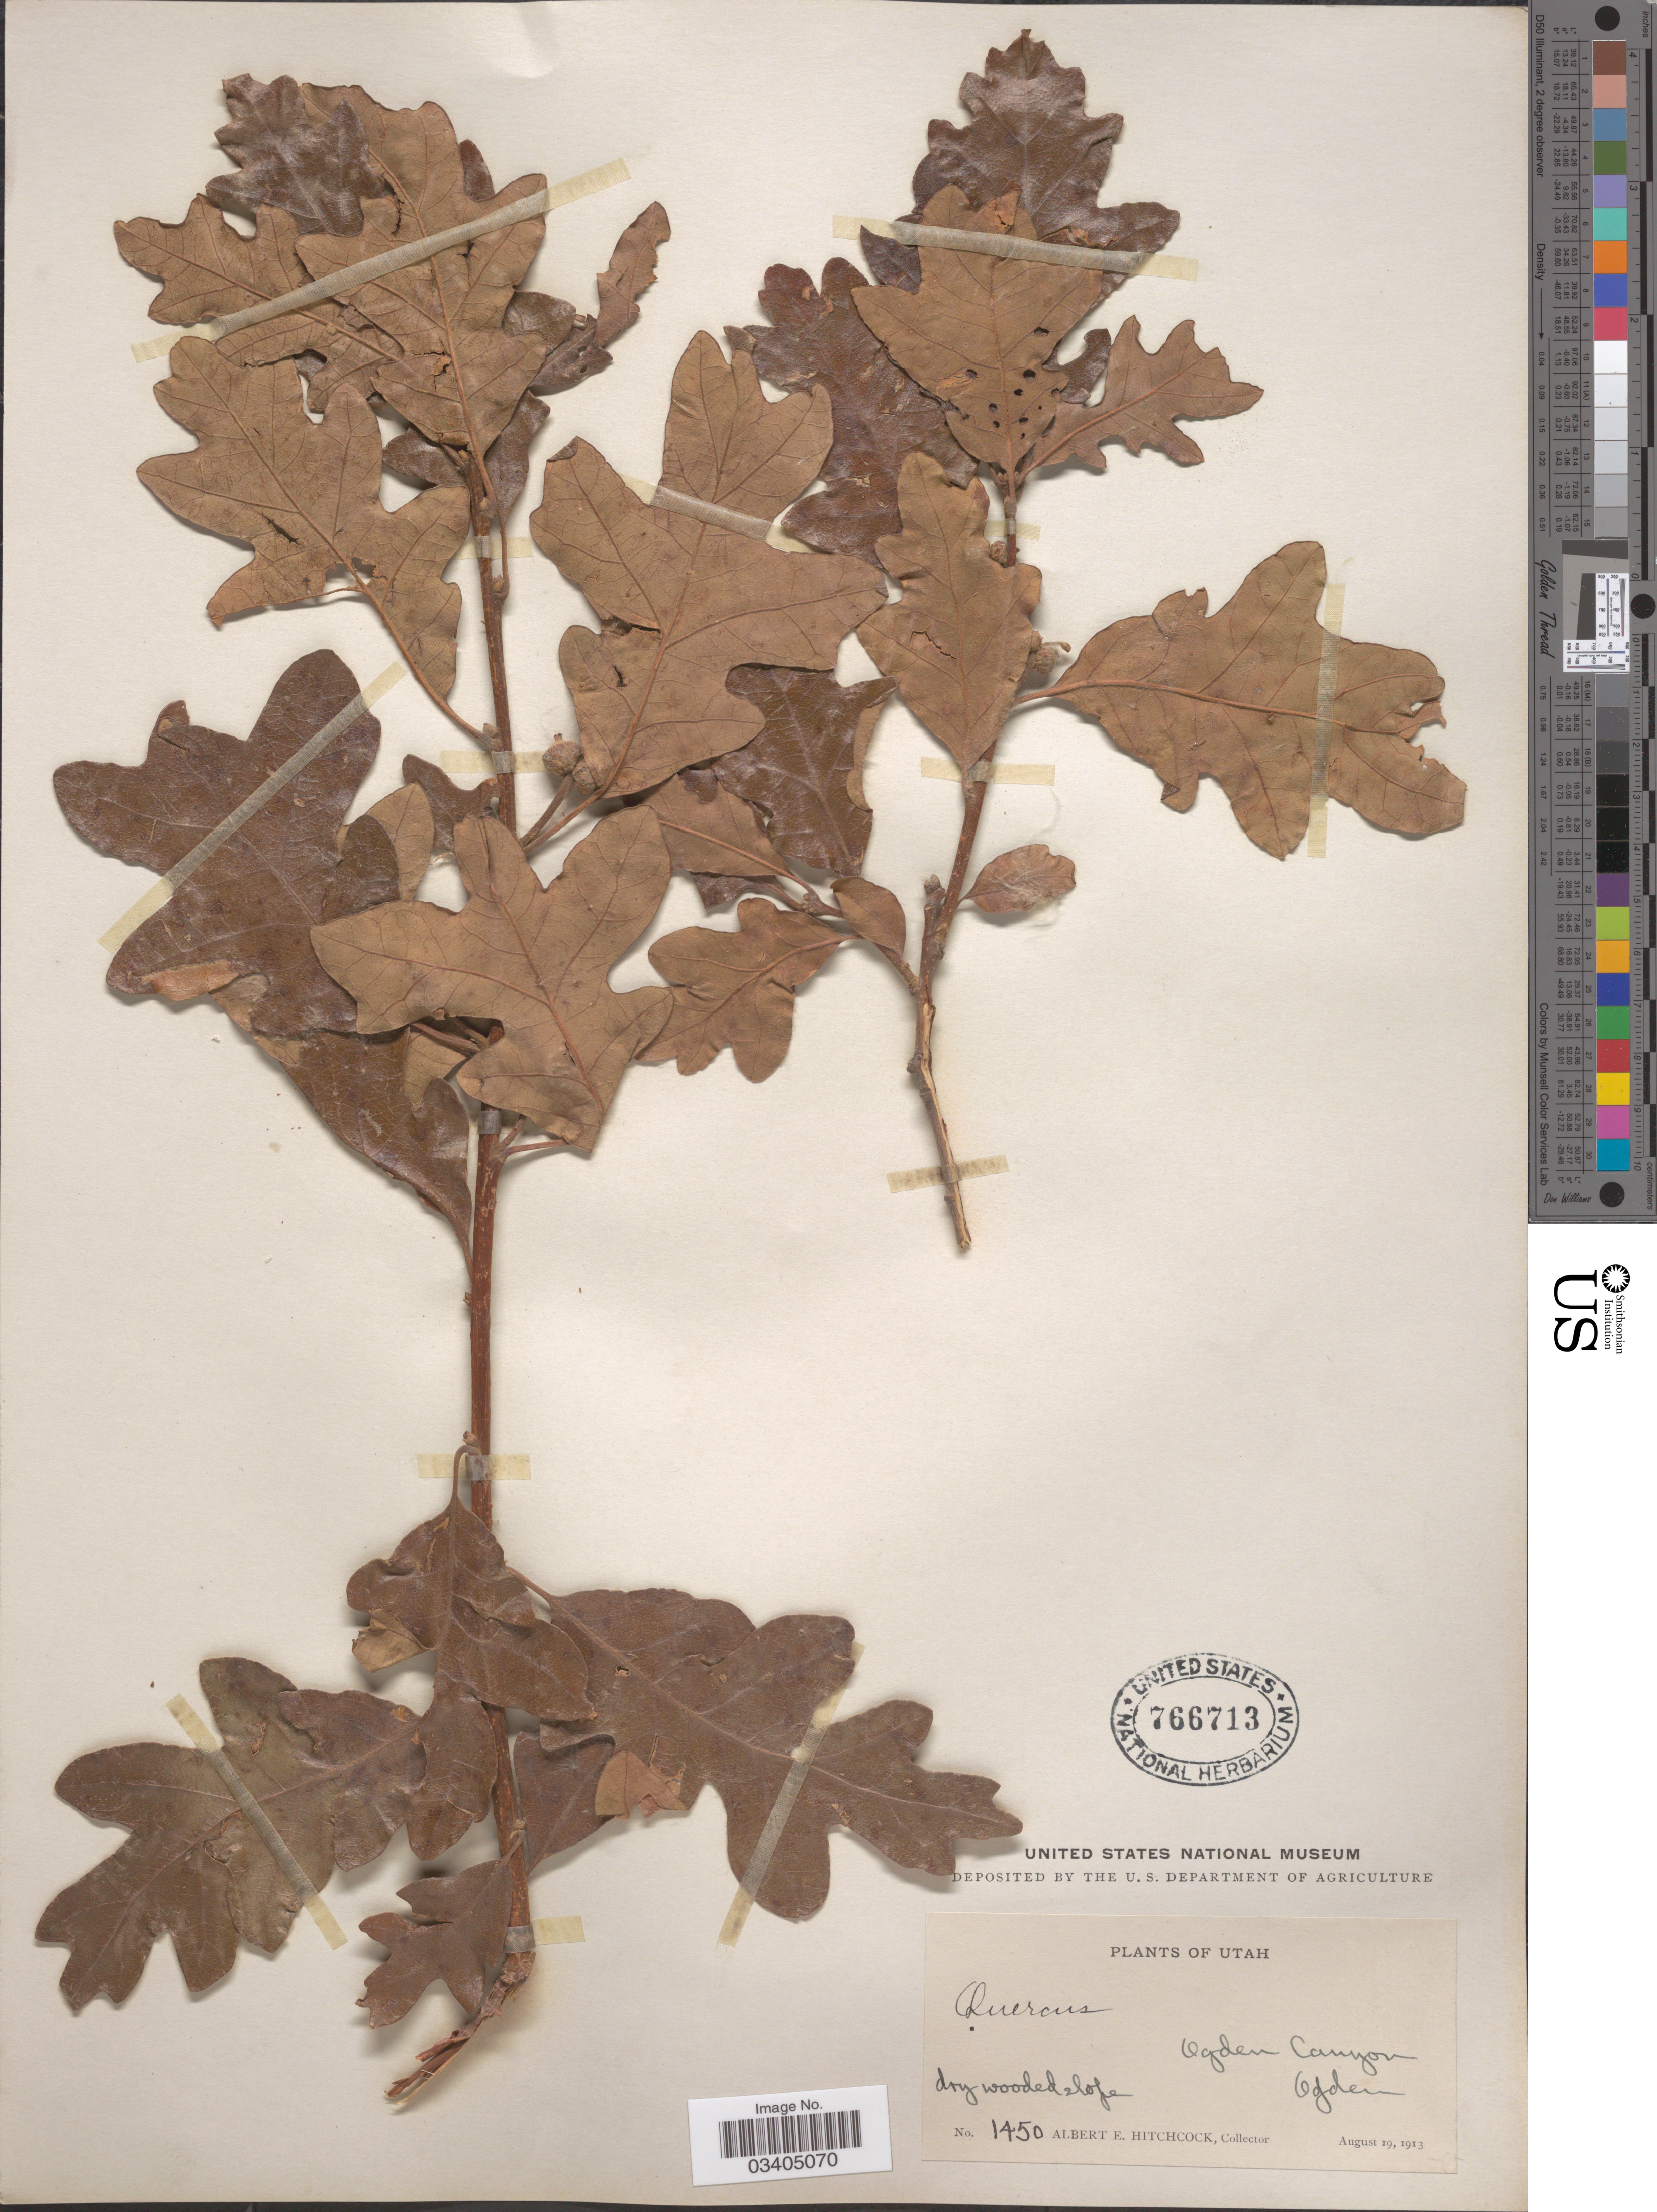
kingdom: Plantae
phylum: Tracheophyta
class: Magnoliopsida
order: Fagales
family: Fagaceae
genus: Quercus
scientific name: Quercus gambelii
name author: Nutt.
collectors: A. Hitchcock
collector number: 1450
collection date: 1913-08-19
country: United States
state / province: Utah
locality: Ogden Canyon. Ogden.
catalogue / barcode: US 766713